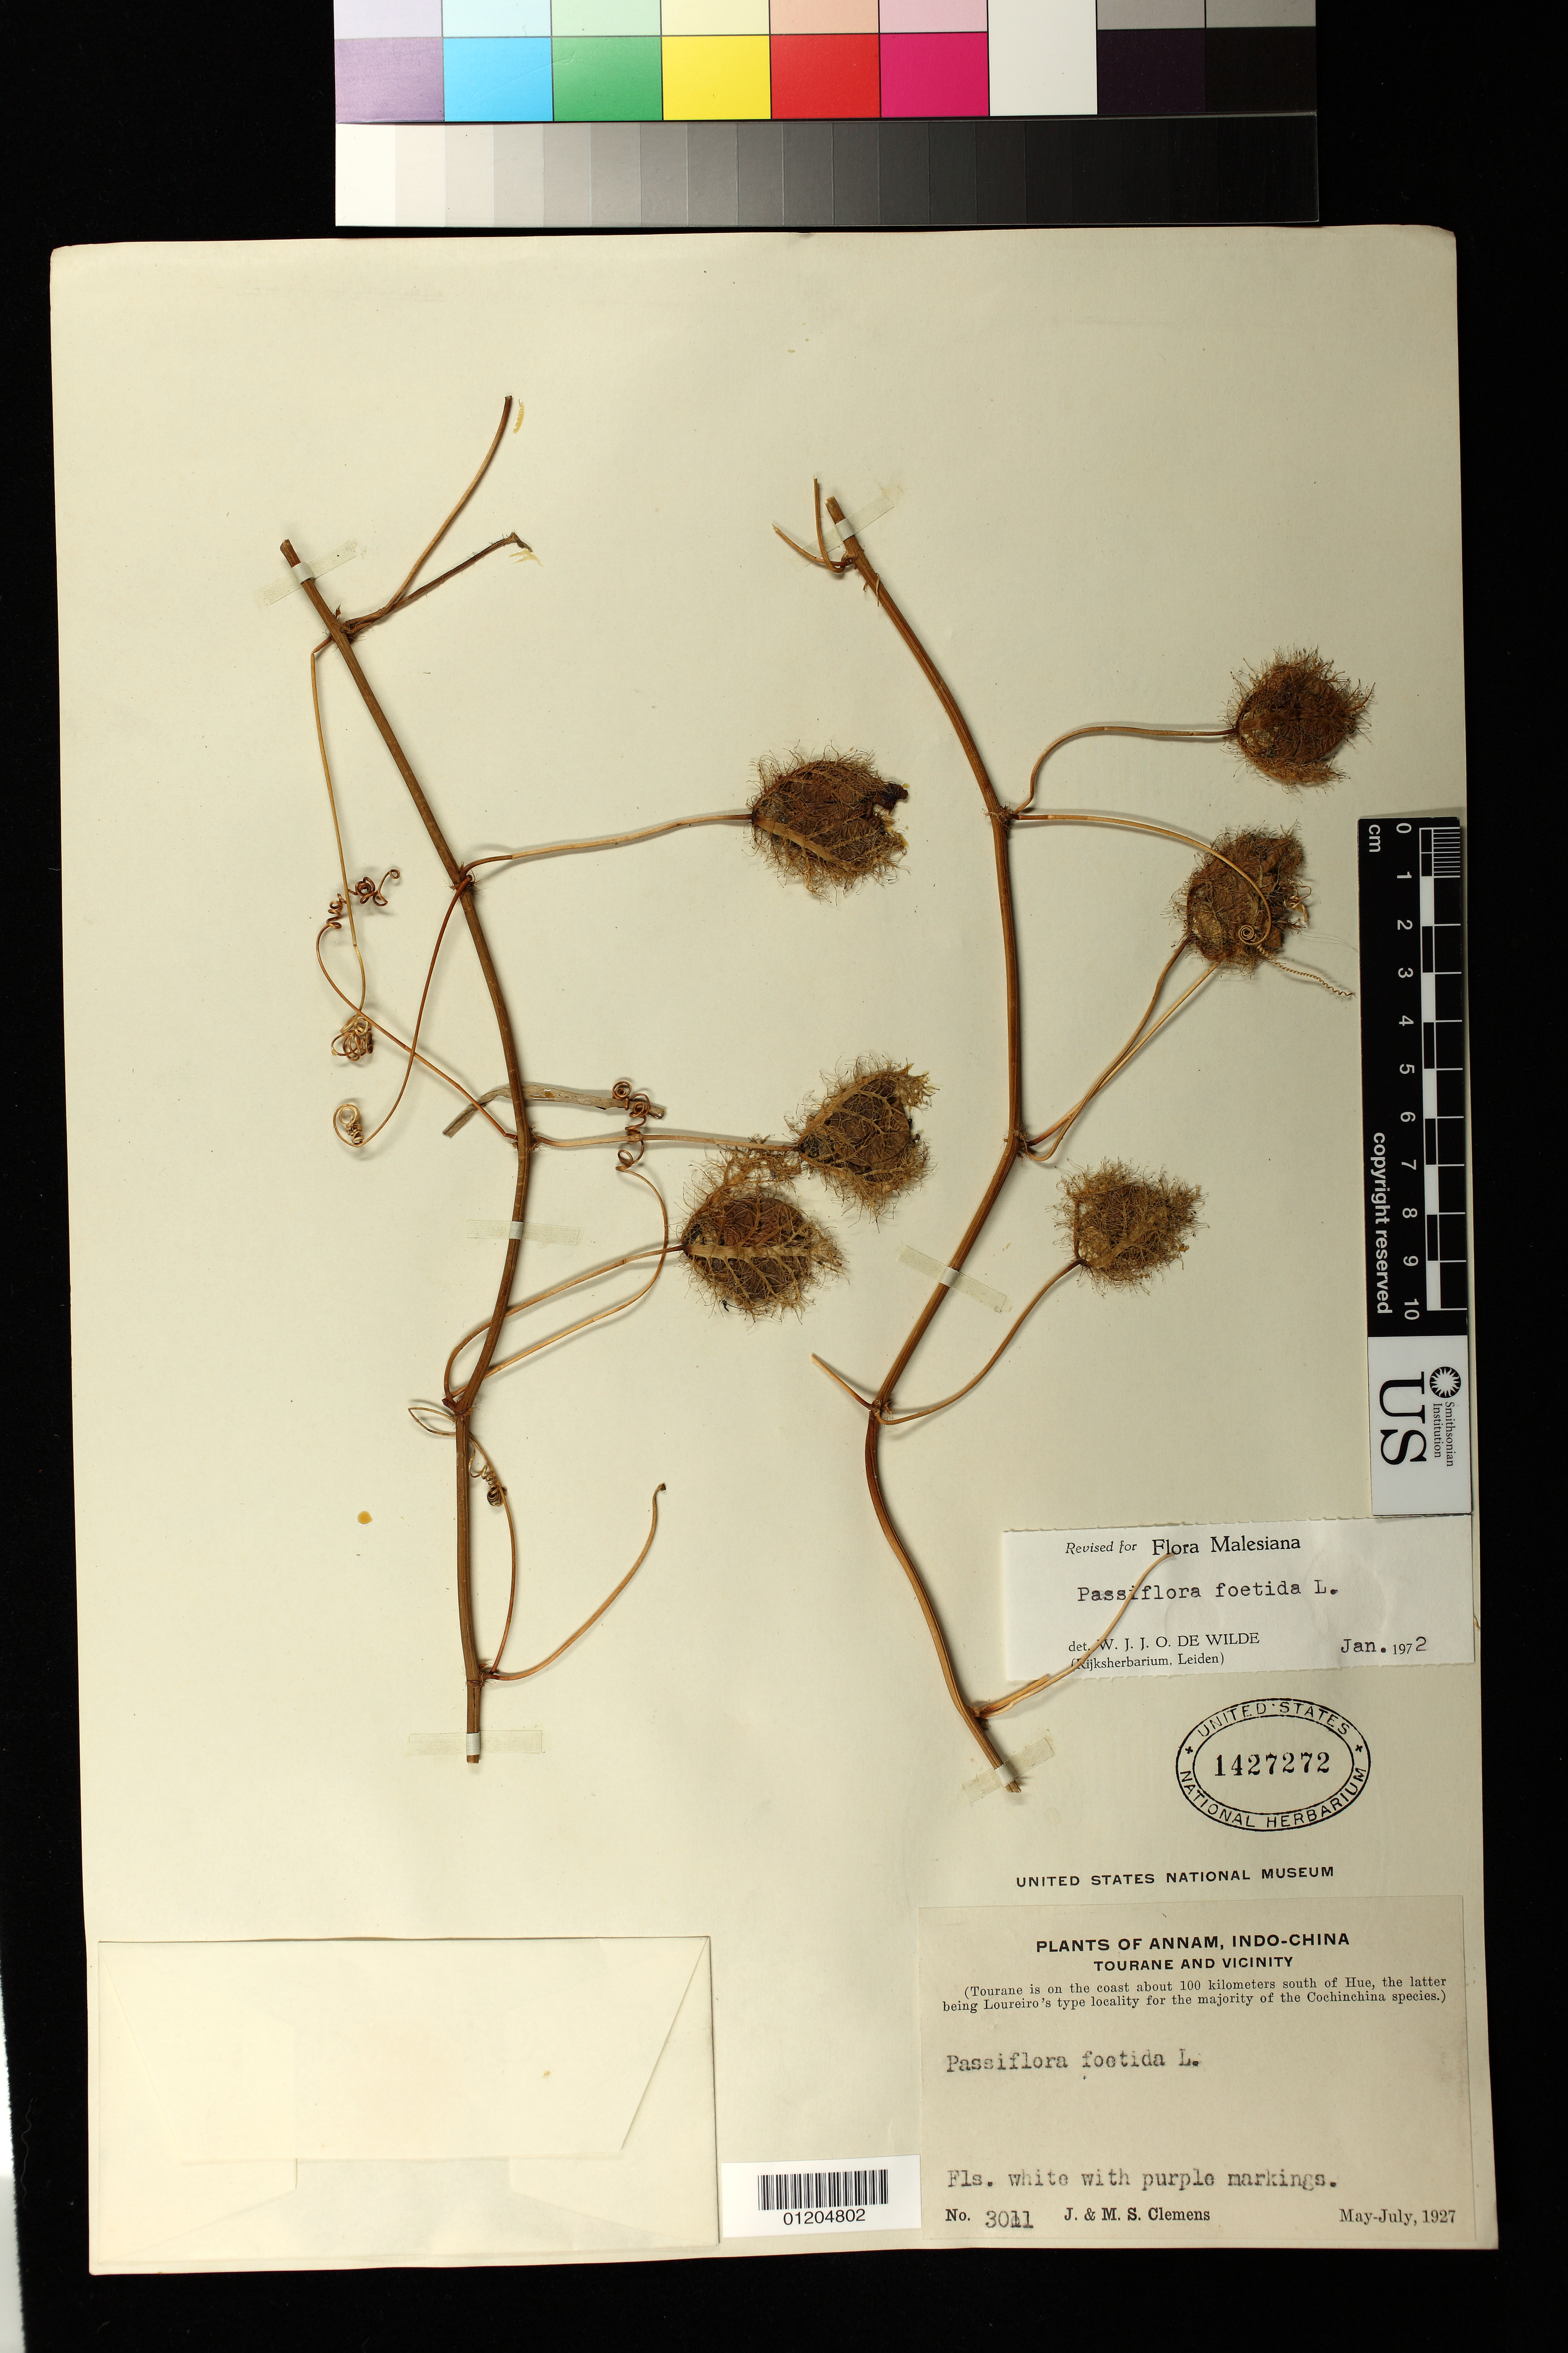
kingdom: Plantae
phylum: Tracheophyta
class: Magnoliopsida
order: Malpighiales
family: Passifloraceae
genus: Passiflora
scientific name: Passiflora foetida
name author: L.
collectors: J. Clemens & M. S. Clemens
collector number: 3011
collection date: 1927-05-01/1927-07-01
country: Vietnam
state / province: Da Nang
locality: Tourane and vicinity. (Tourane is on the coast about 100 kilometers south of Hue, the latter being Loureiro's type locality for the majority of the Cochinchina species.)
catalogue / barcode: US 1427272